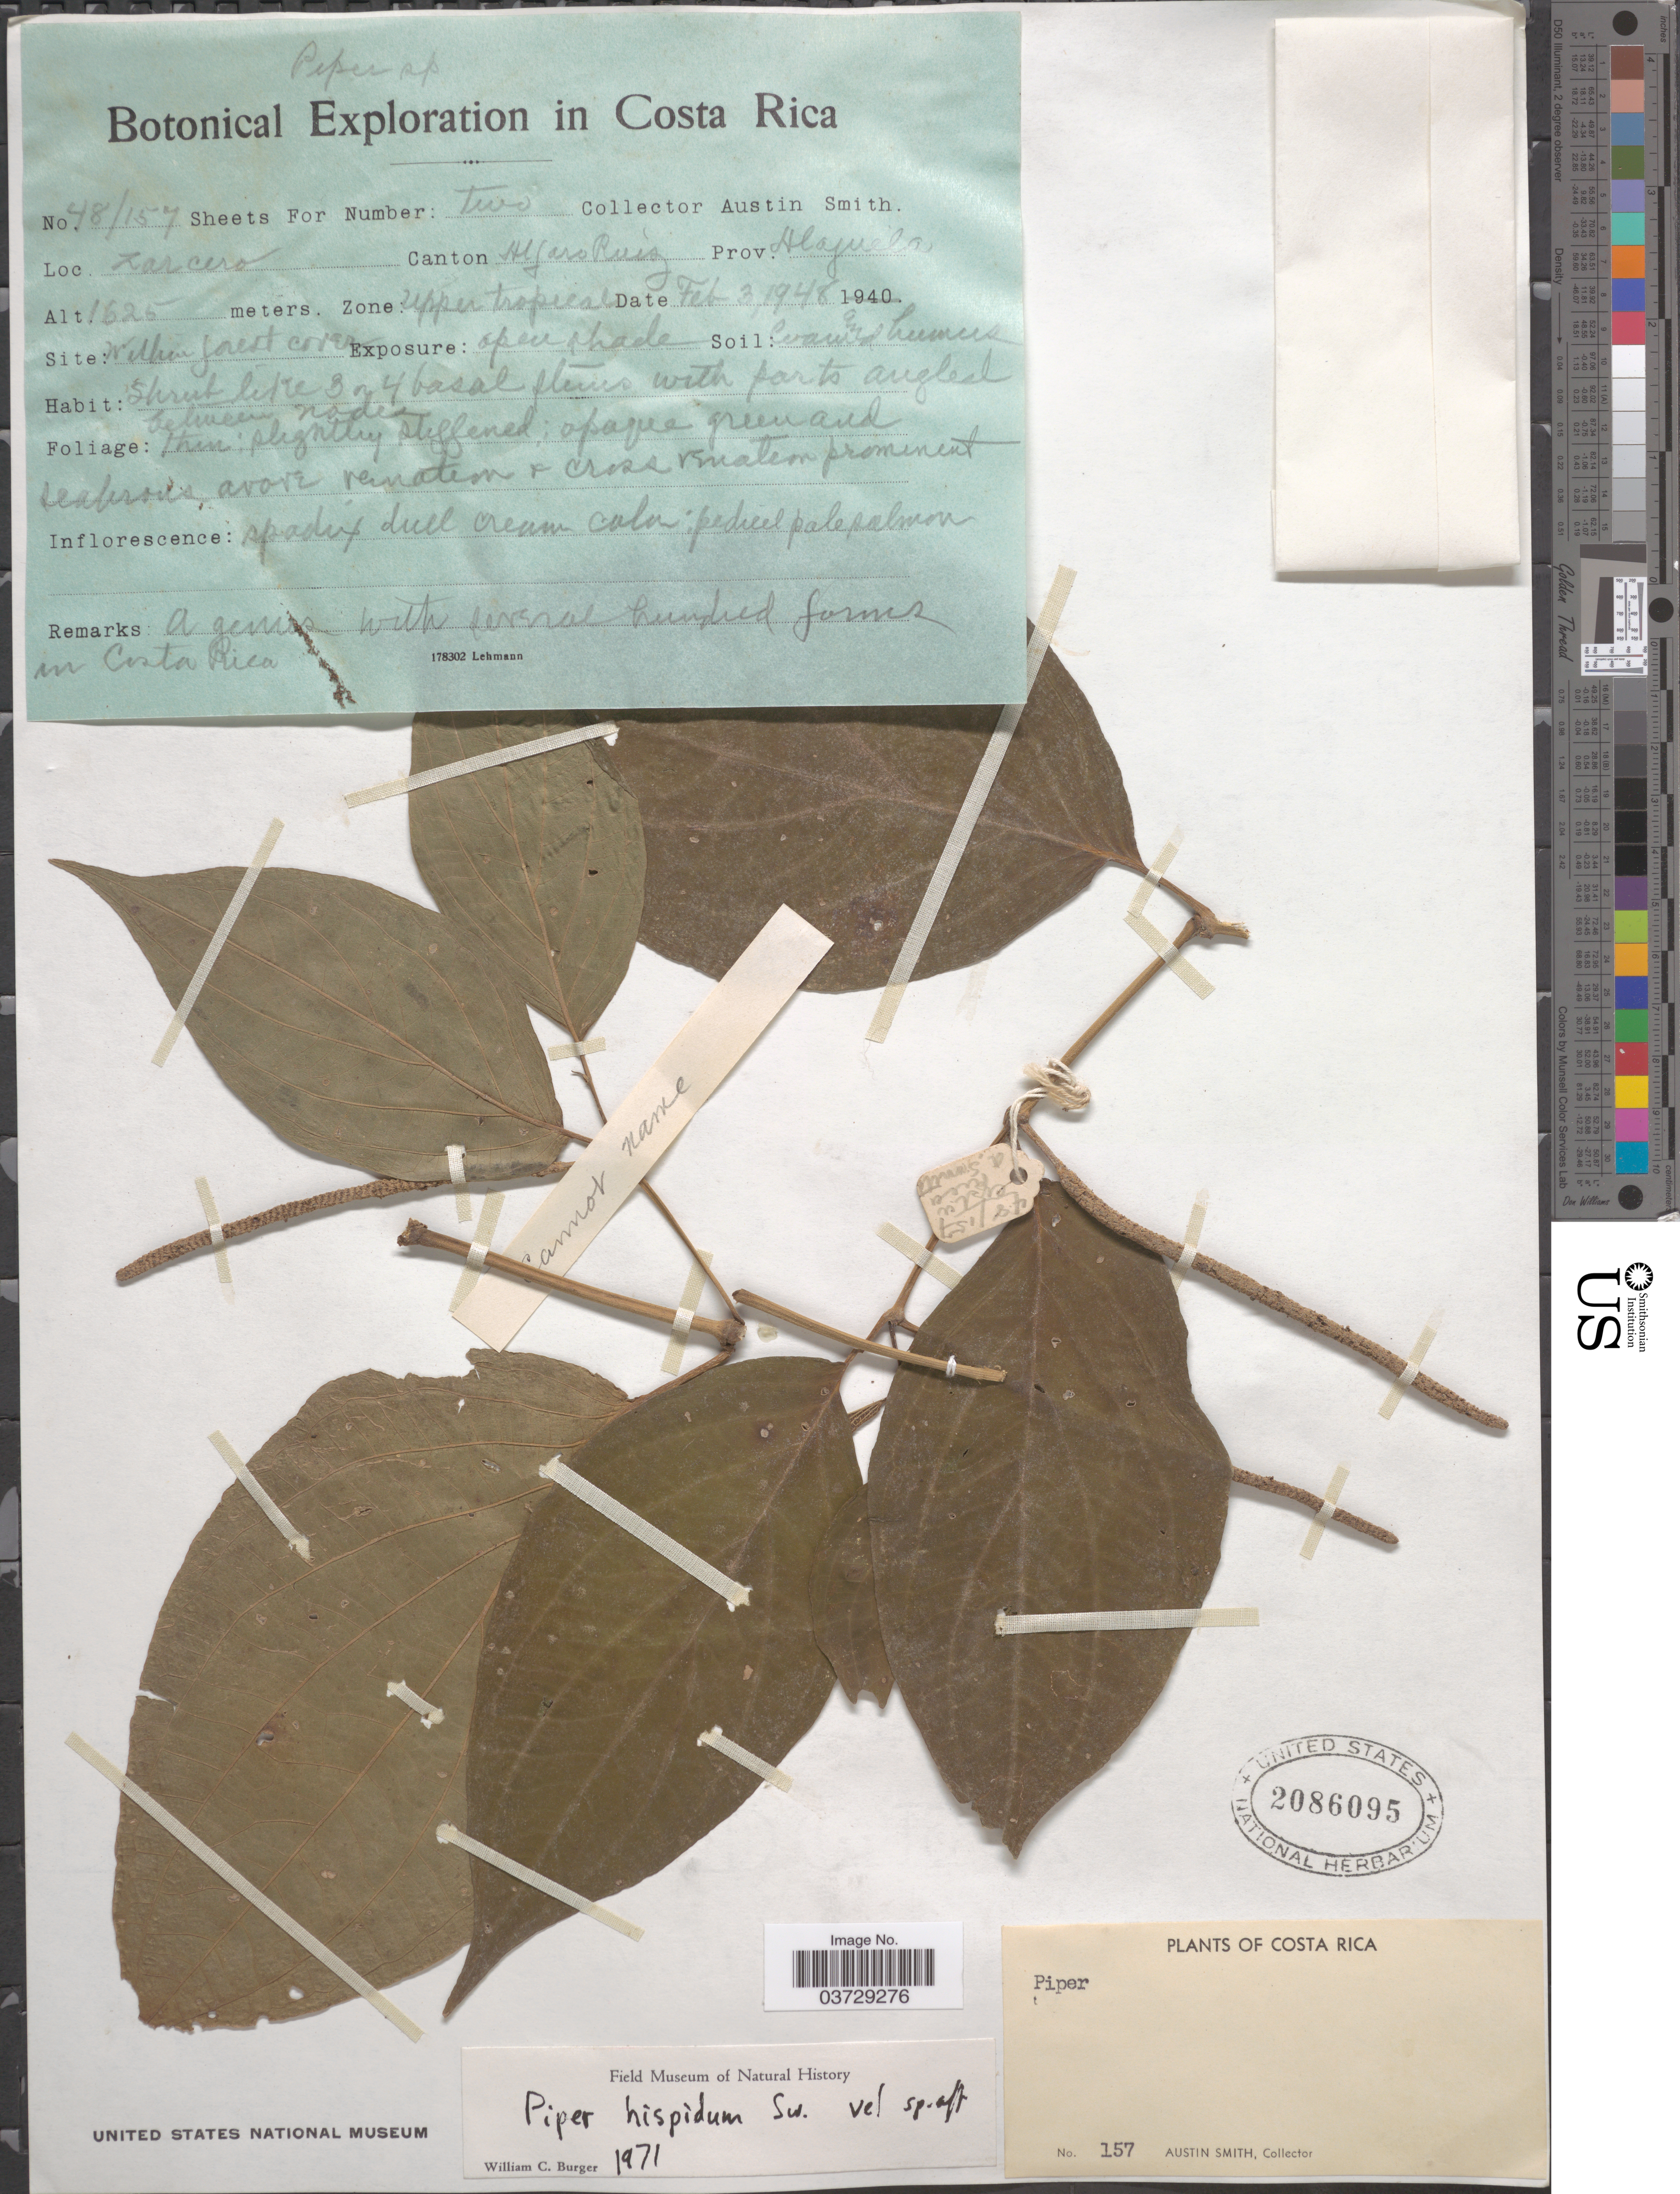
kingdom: Plantae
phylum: Tracheophyta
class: Magnoliopsida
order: Piperales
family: Piperaceae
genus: Piper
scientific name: Piper hispidum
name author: Sw.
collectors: Aust P. Smith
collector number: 48/157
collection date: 1948-02-03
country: Costa Rica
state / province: Alajuela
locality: Zarcero Canton Alfaro Ruiz.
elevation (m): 1625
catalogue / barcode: US 2086095